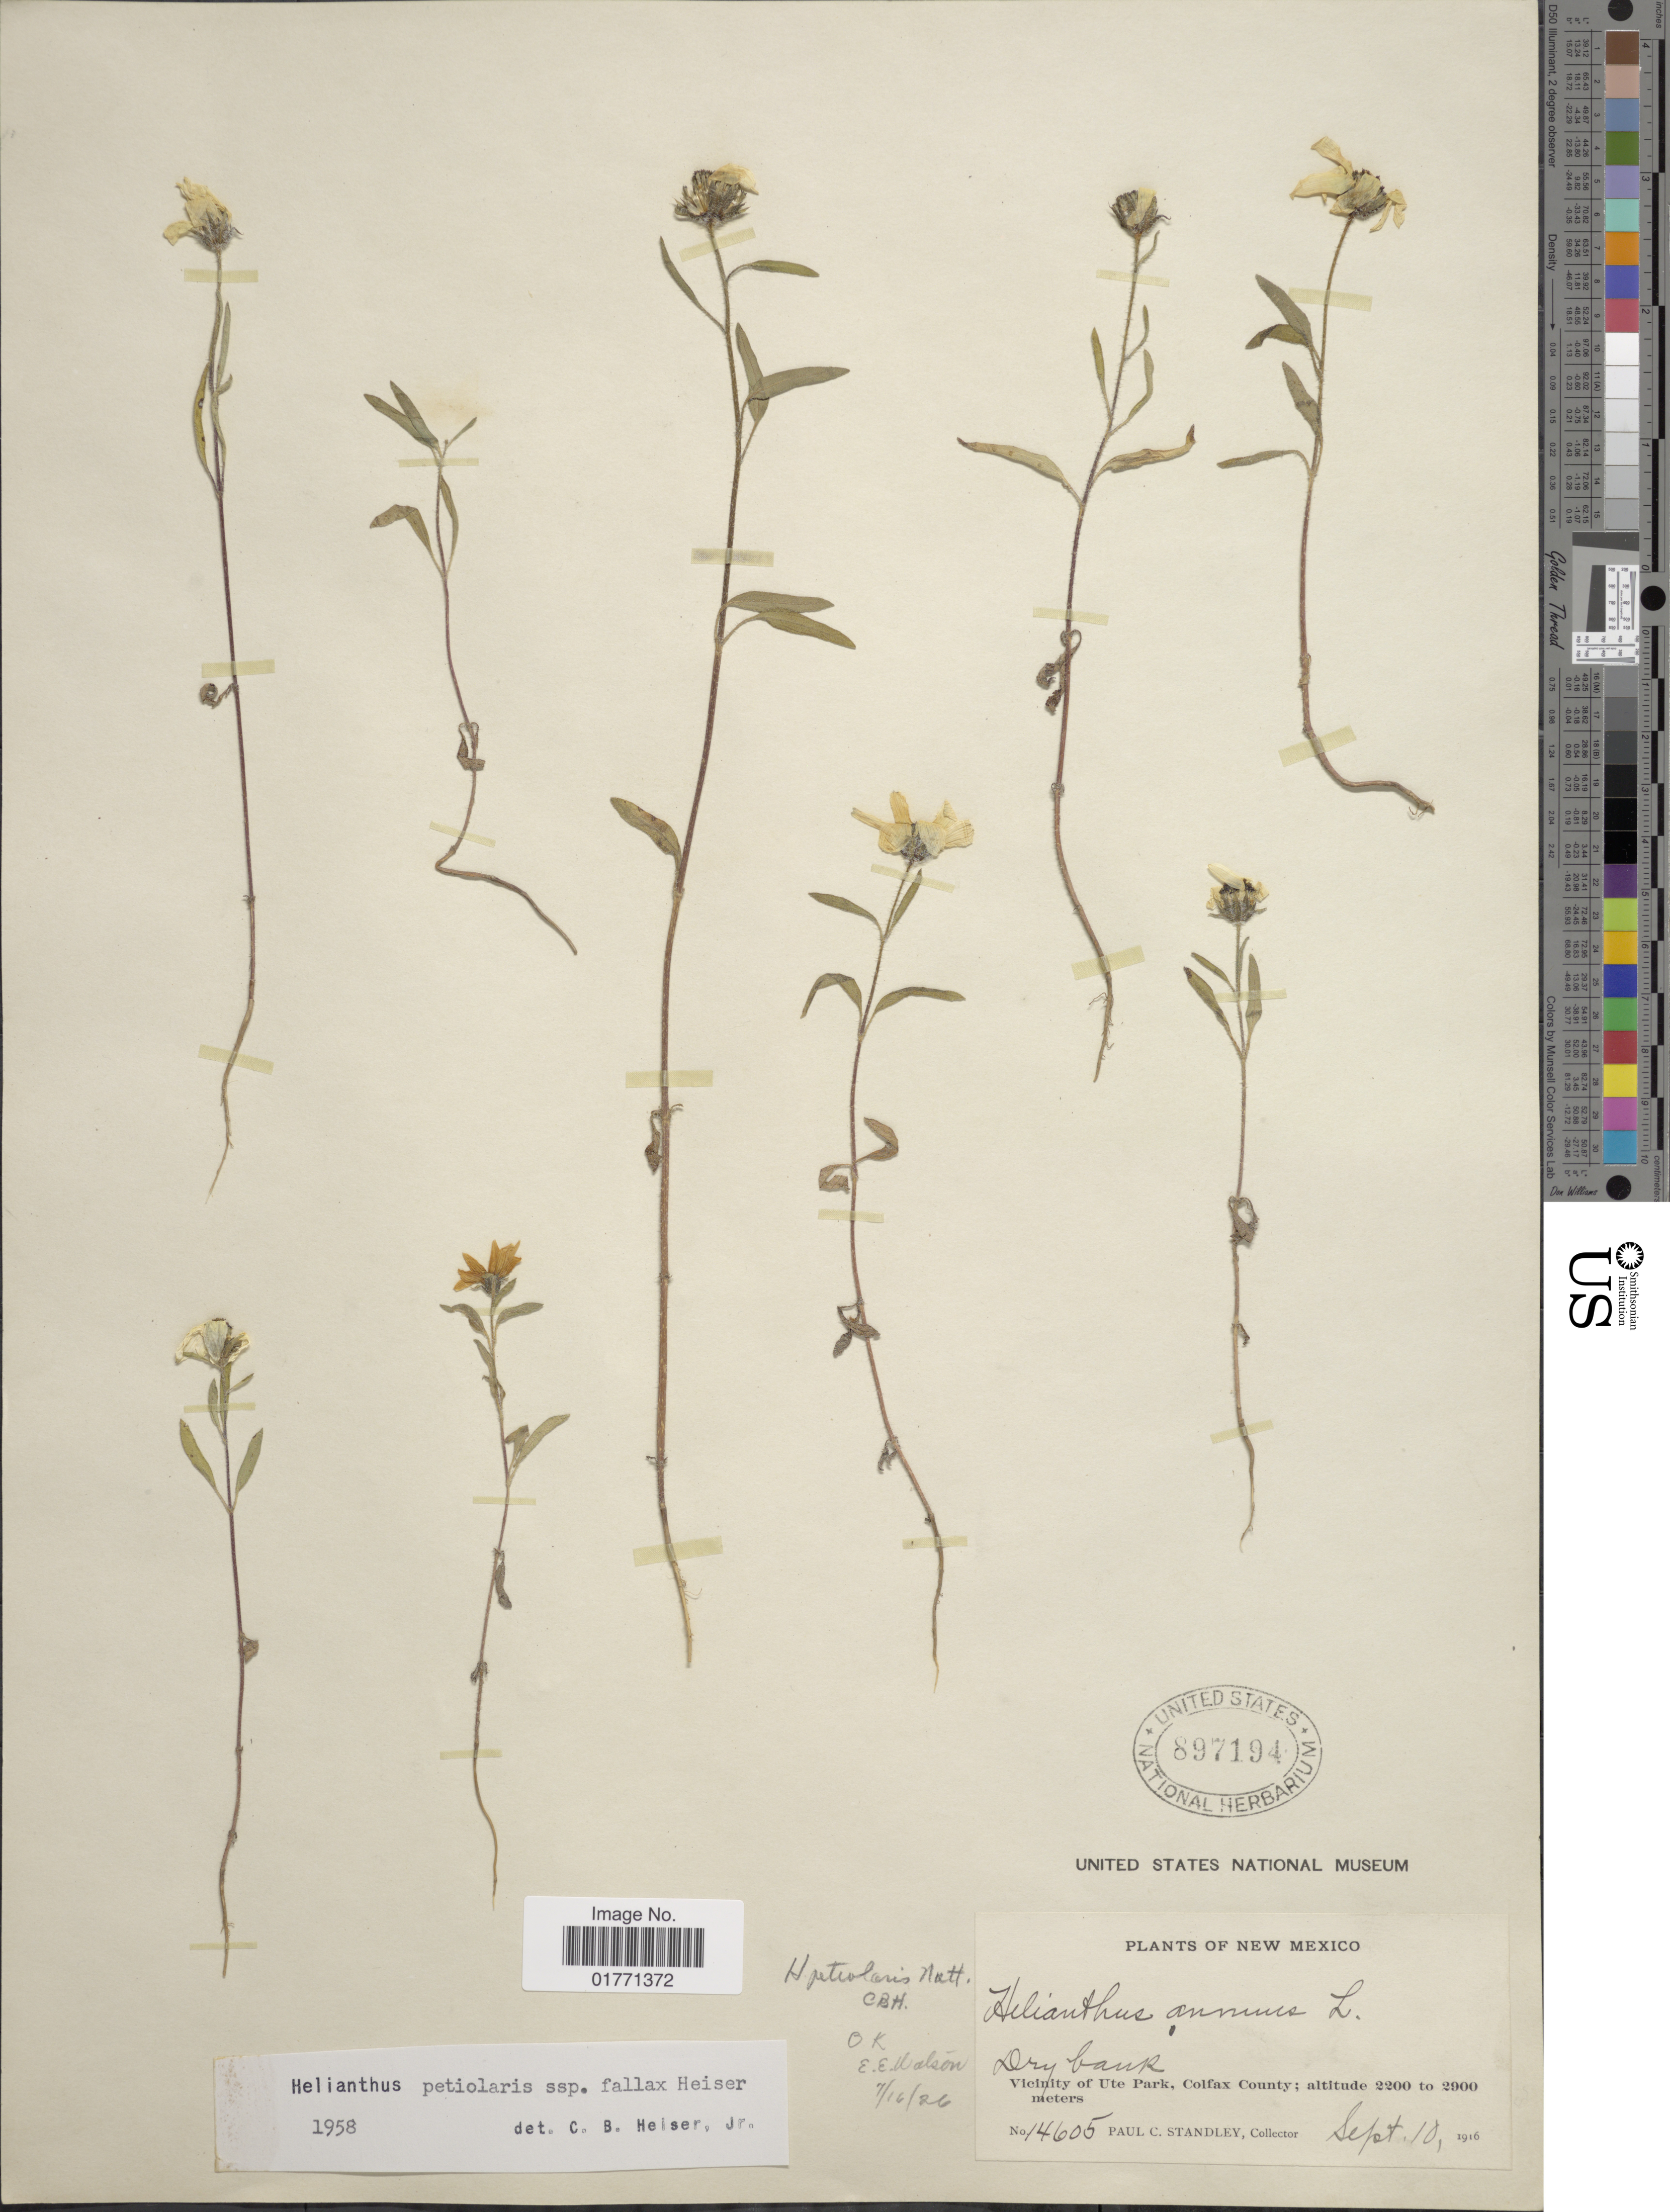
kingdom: Plantae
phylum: Tracheophyta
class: Magnoliopsida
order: Asterales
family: Asteraceae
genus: Helianthus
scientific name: Helianthus petiolaris subsp. fallax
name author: Heiser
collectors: P. C. Standley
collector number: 41605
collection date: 1916-09-10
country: United States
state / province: New Mexico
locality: Dry bank, vicinity of Ute Park, Colfax County.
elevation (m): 2200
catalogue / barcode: US 897194